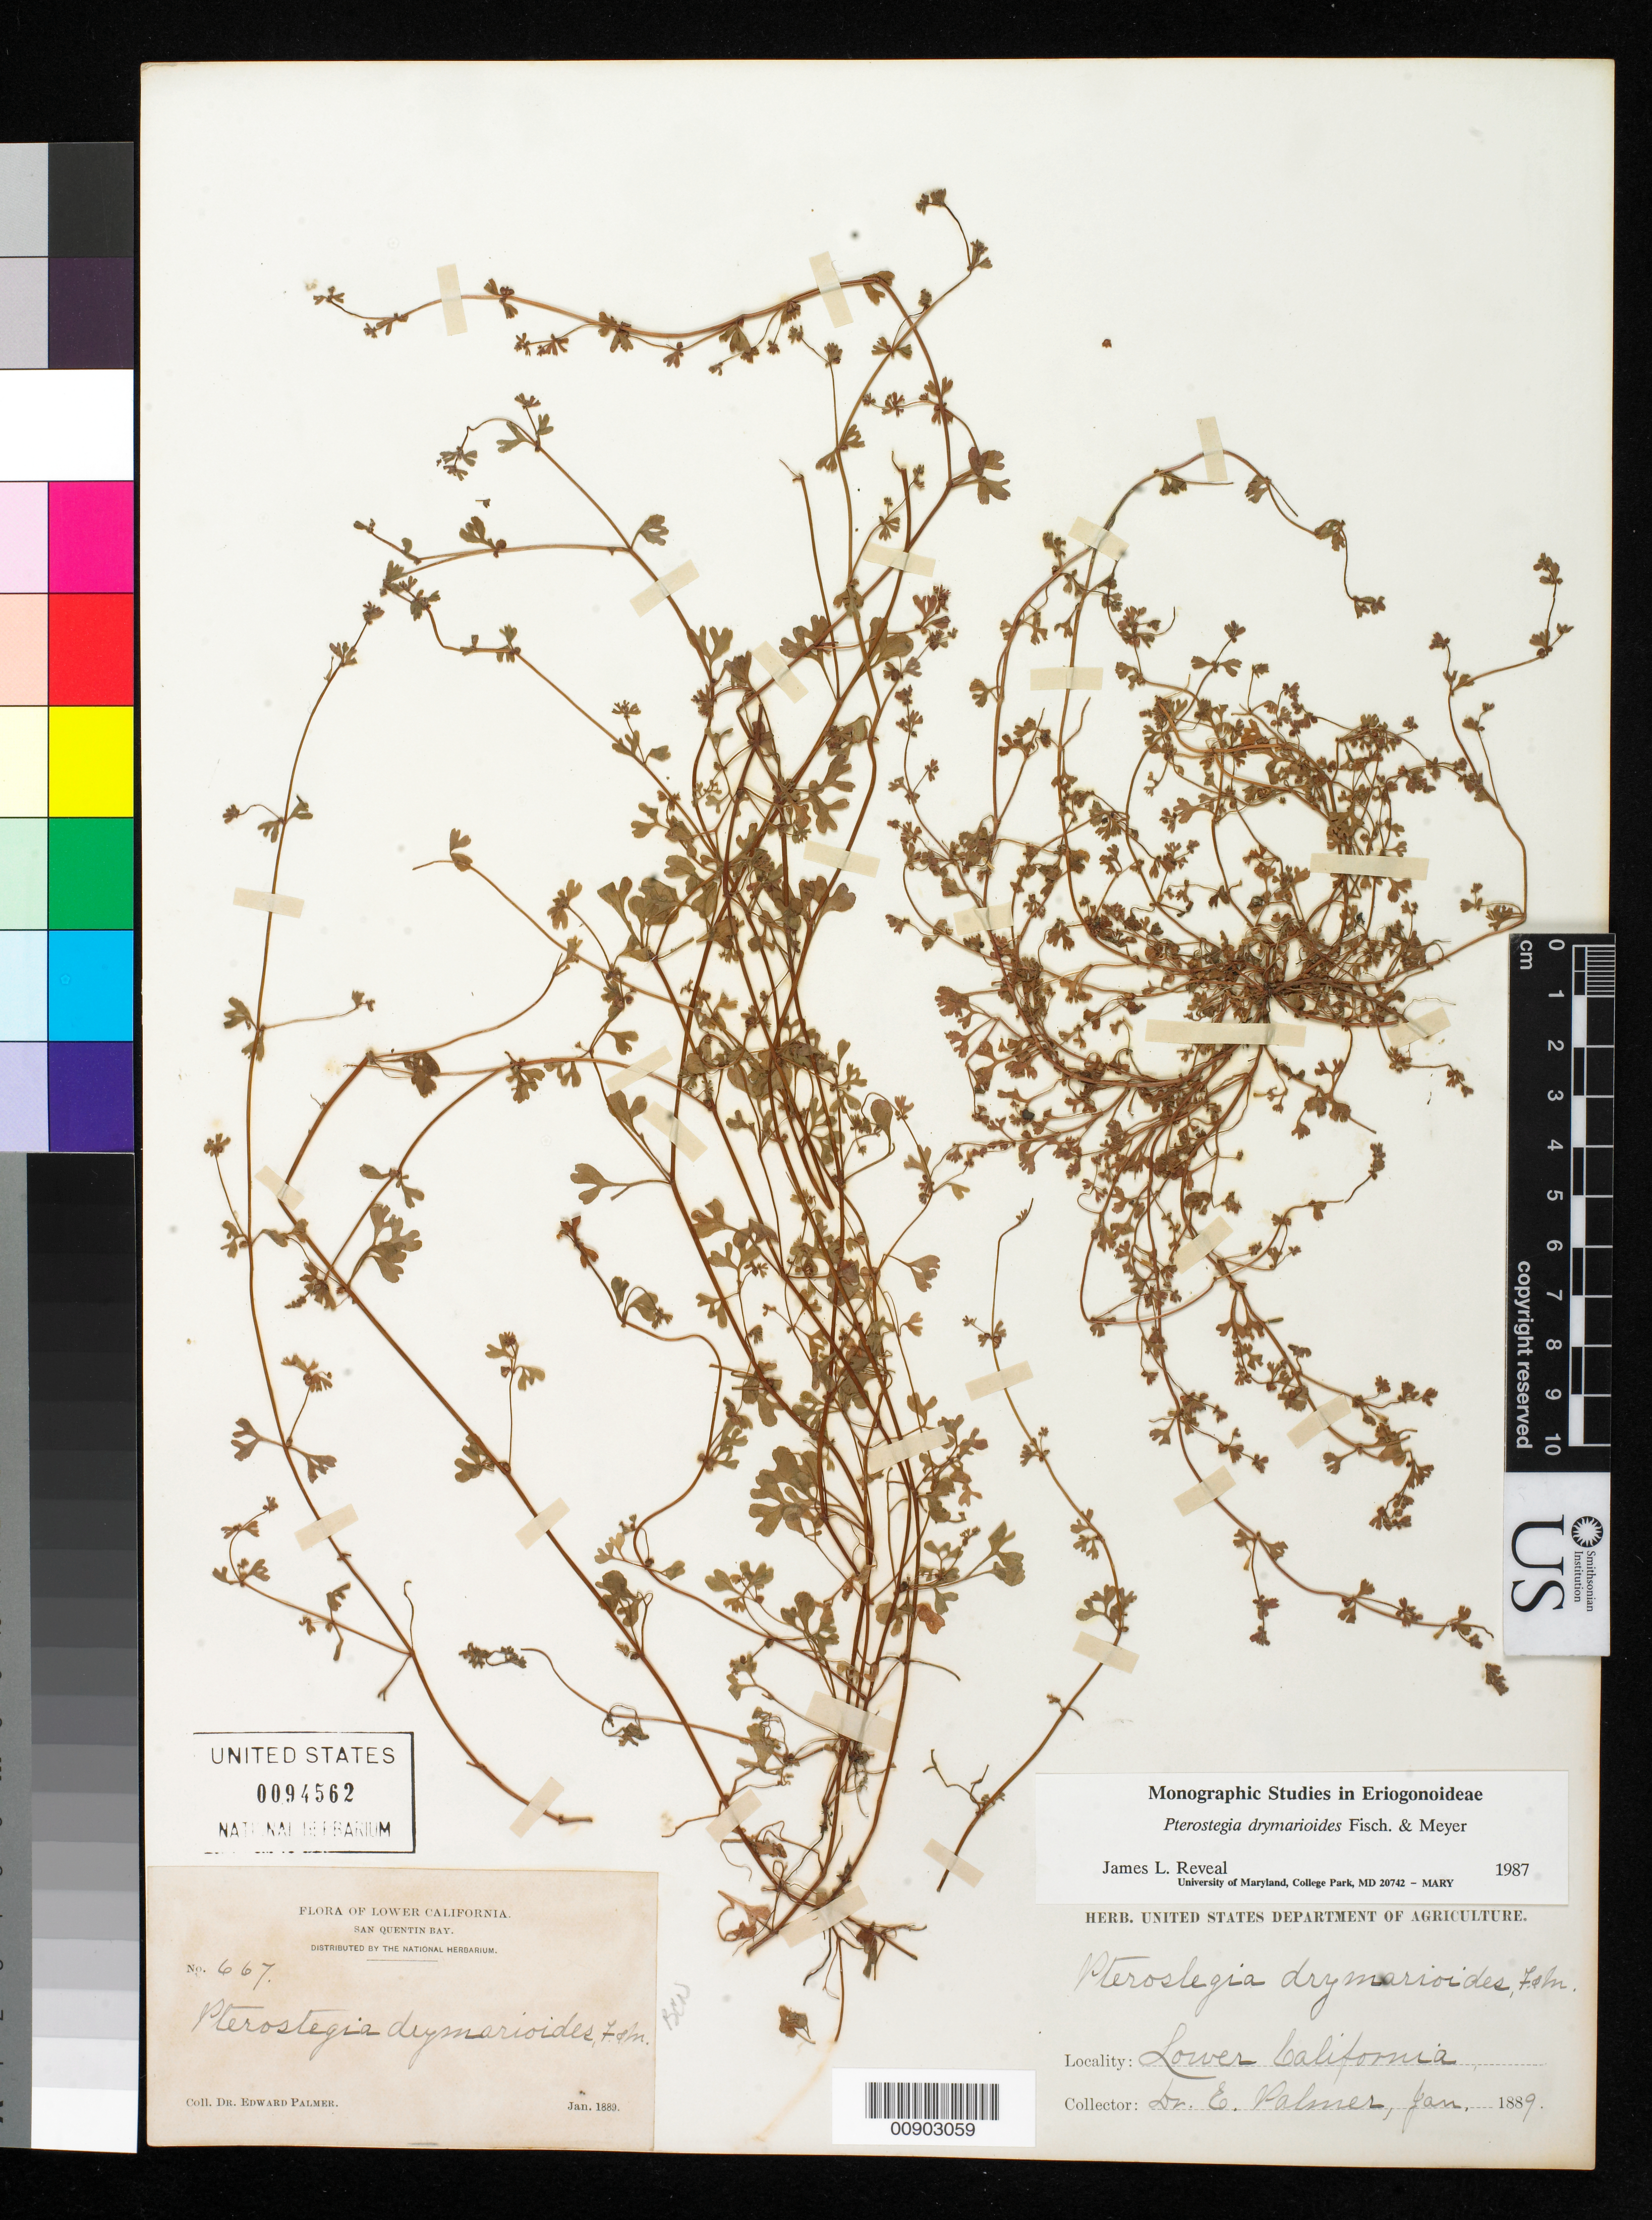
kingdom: Plantae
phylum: Tracheophyta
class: Magnoliopsida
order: Caryophyllales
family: Polygonaceae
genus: Pterostegia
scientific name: Pterostegia drymarioides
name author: Fisch. & C.A. Mey.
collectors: E. Palmer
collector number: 667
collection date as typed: Jan 1889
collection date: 1889-01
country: Mexico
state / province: Baja California Norte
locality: San Quentin Bay, Baja California.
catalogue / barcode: US 94562